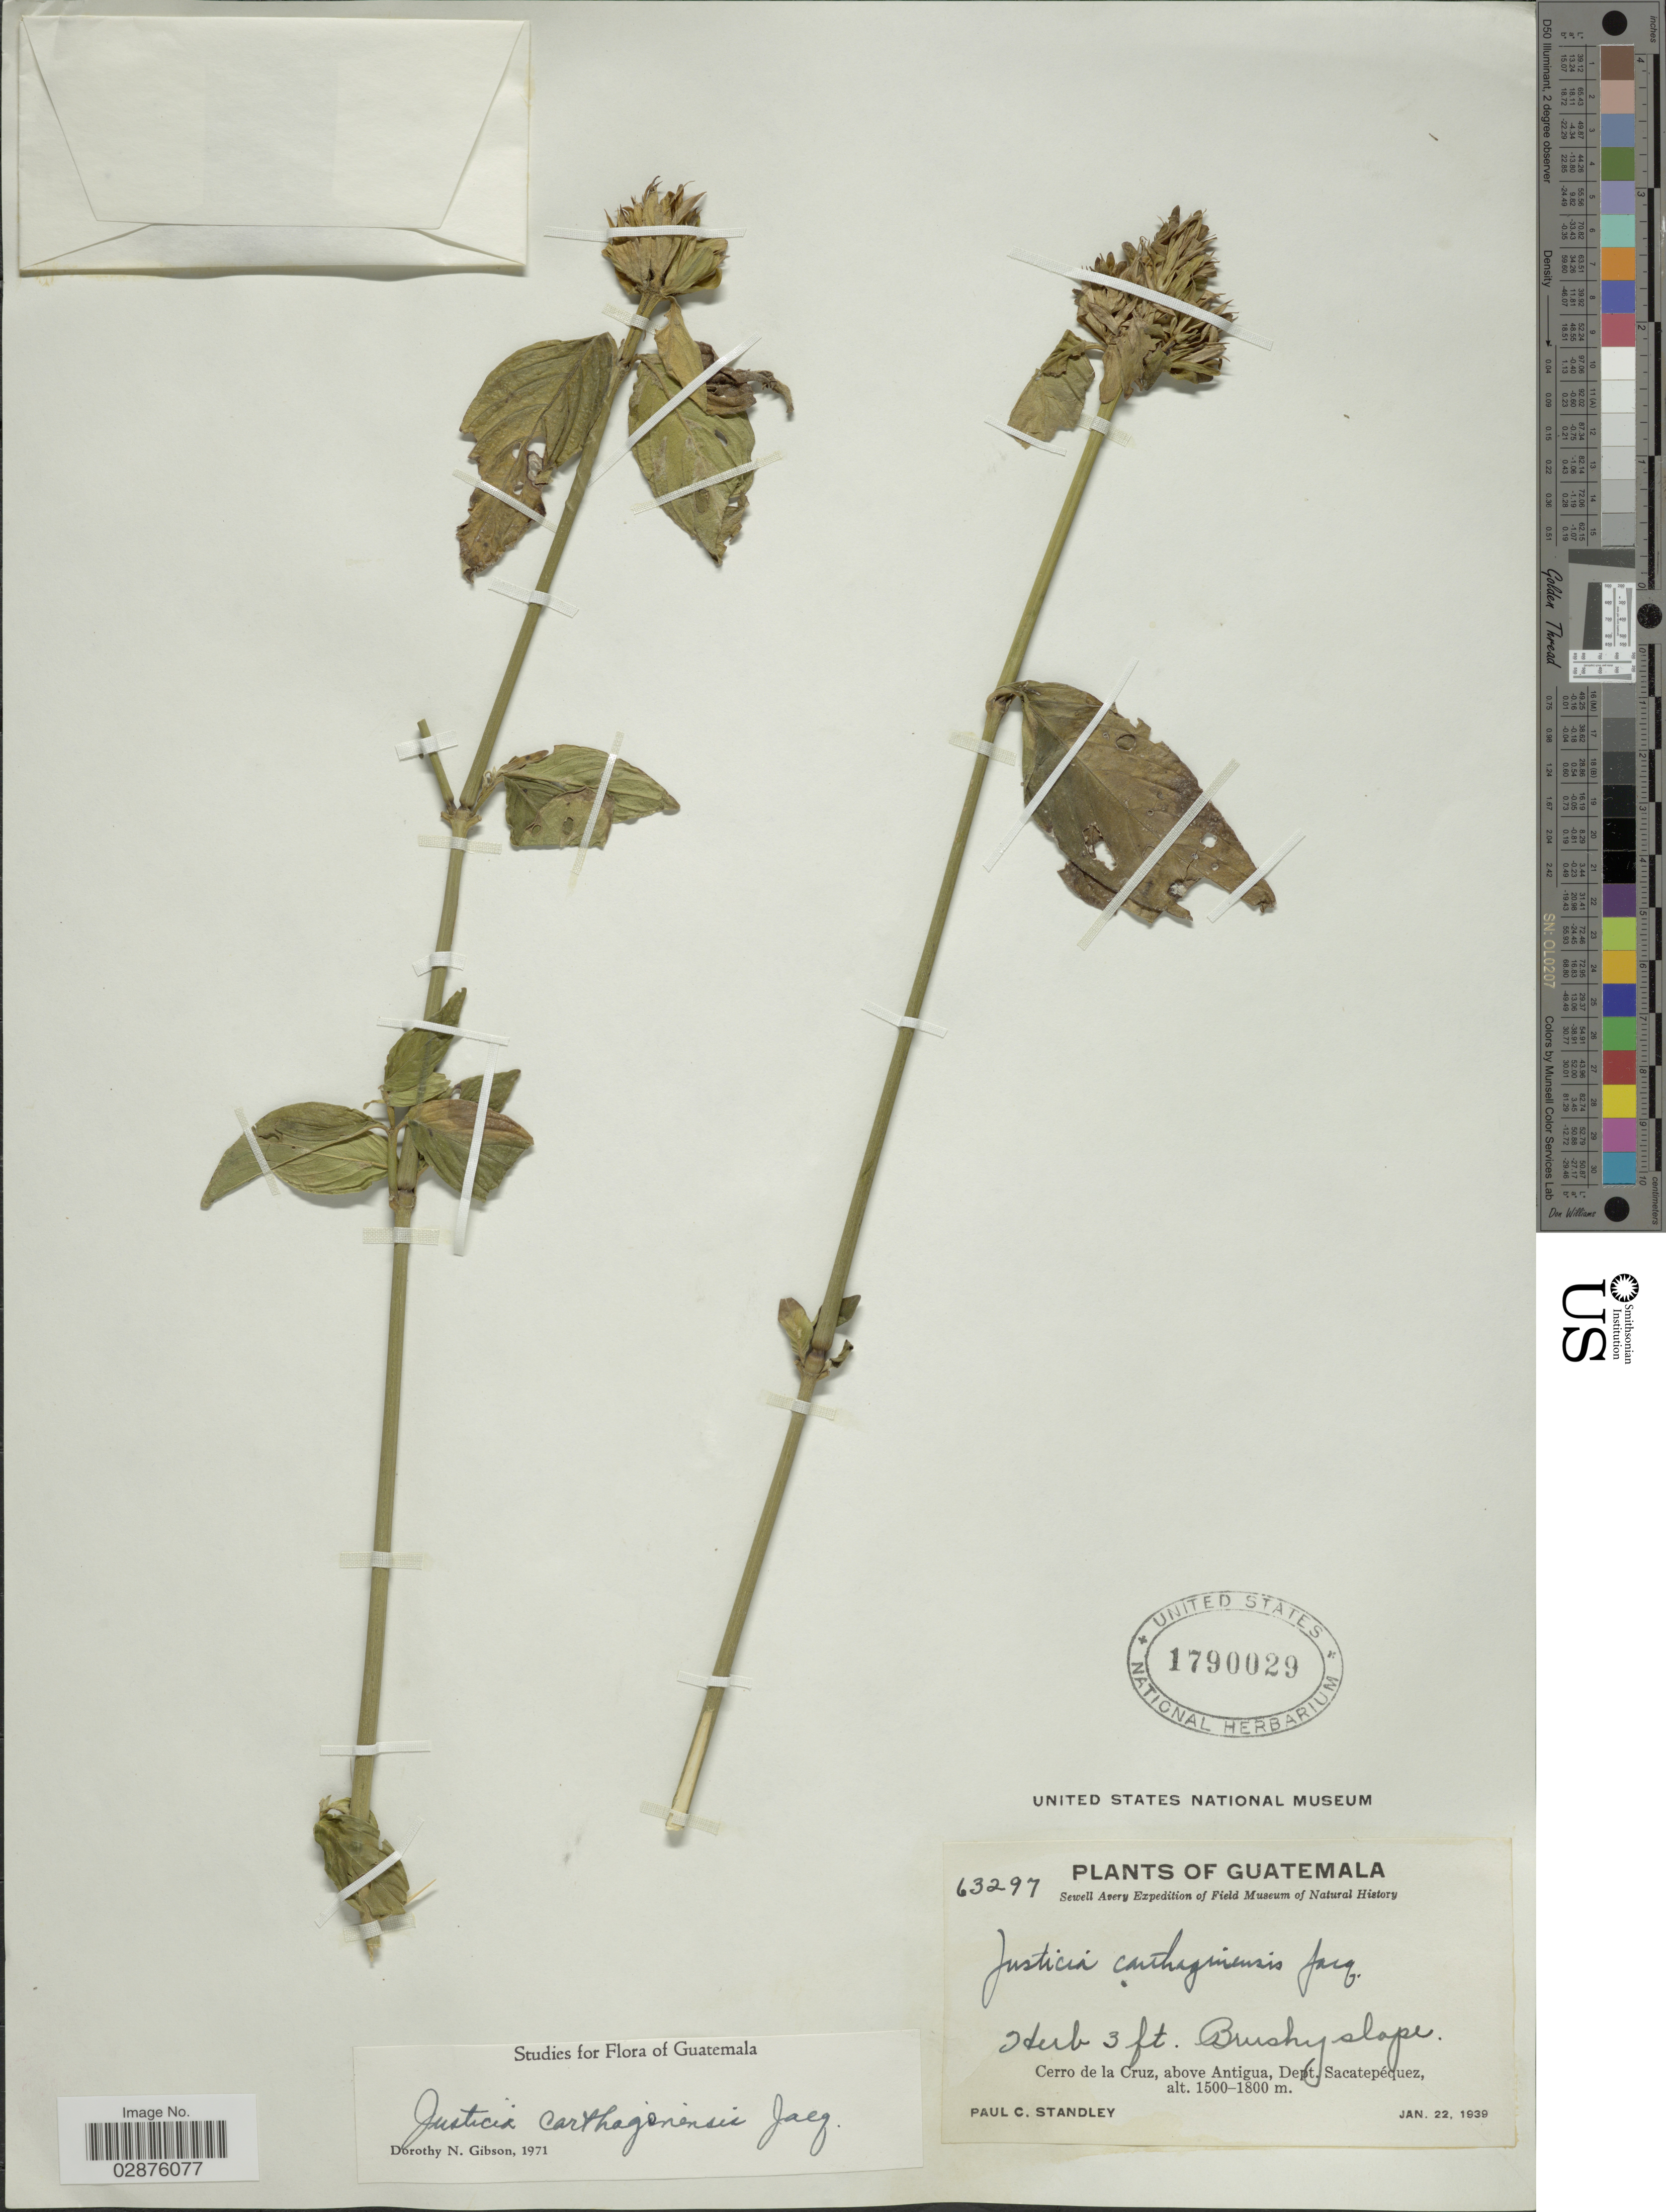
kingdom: Plantae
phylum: Tracheophyta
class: Magnoliopsida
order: Lamiales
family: Acanthaceae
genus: Justicia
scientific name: Justicia carthaginensis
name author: Jacq.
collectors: P. C. Standley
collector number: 63297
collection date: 1939-01-22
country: Guatemala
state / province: Sacatepéquez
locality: Cerro de la Cruz, above Antigua, Dept. Sacatepéquez.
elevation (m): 1500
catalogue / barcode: US 1790029